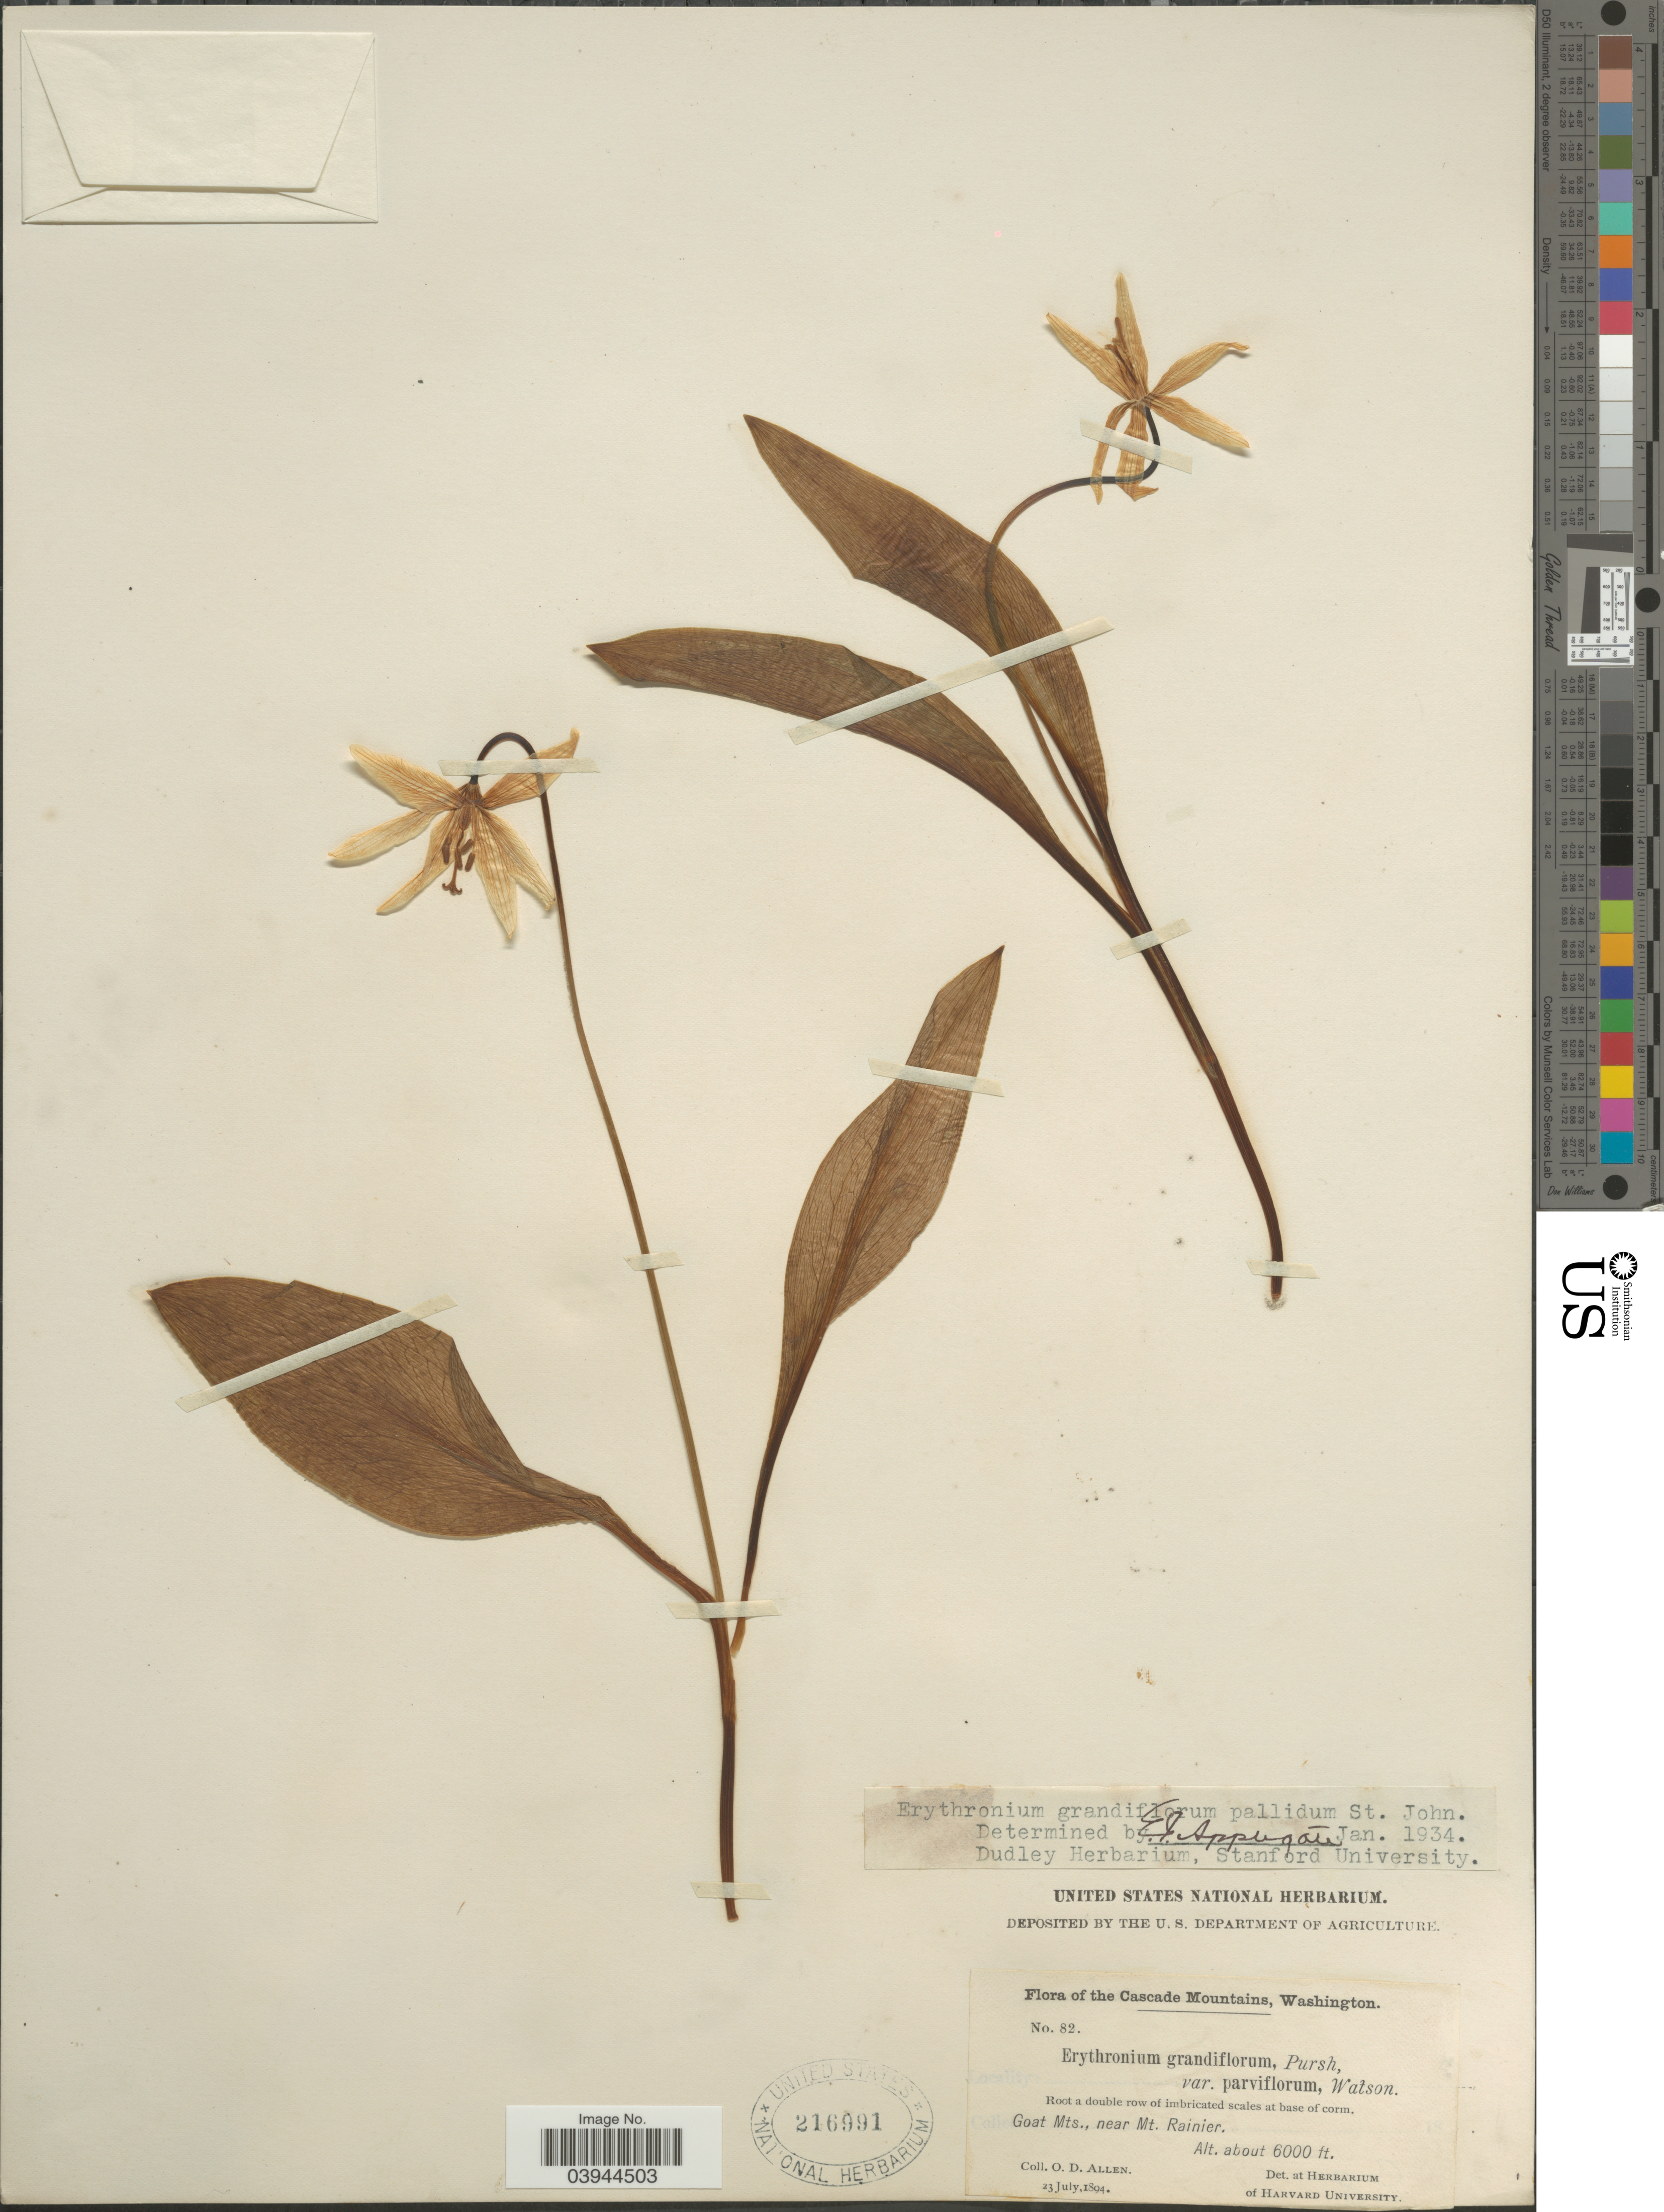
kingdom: Plantae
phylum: Tracheophyta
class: Liliopsida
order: Liliales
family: Liliaceae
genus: Erythronium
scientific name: Erythronium grandiflorum var. pallidum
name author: H. St. John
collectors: O. D. Allen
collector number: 82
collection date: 1894-07-23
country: United States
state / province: Washington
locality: Cascade Mountains. Goat Mts., near Mt. Rainier.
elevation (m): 1829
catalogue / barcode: US 216991